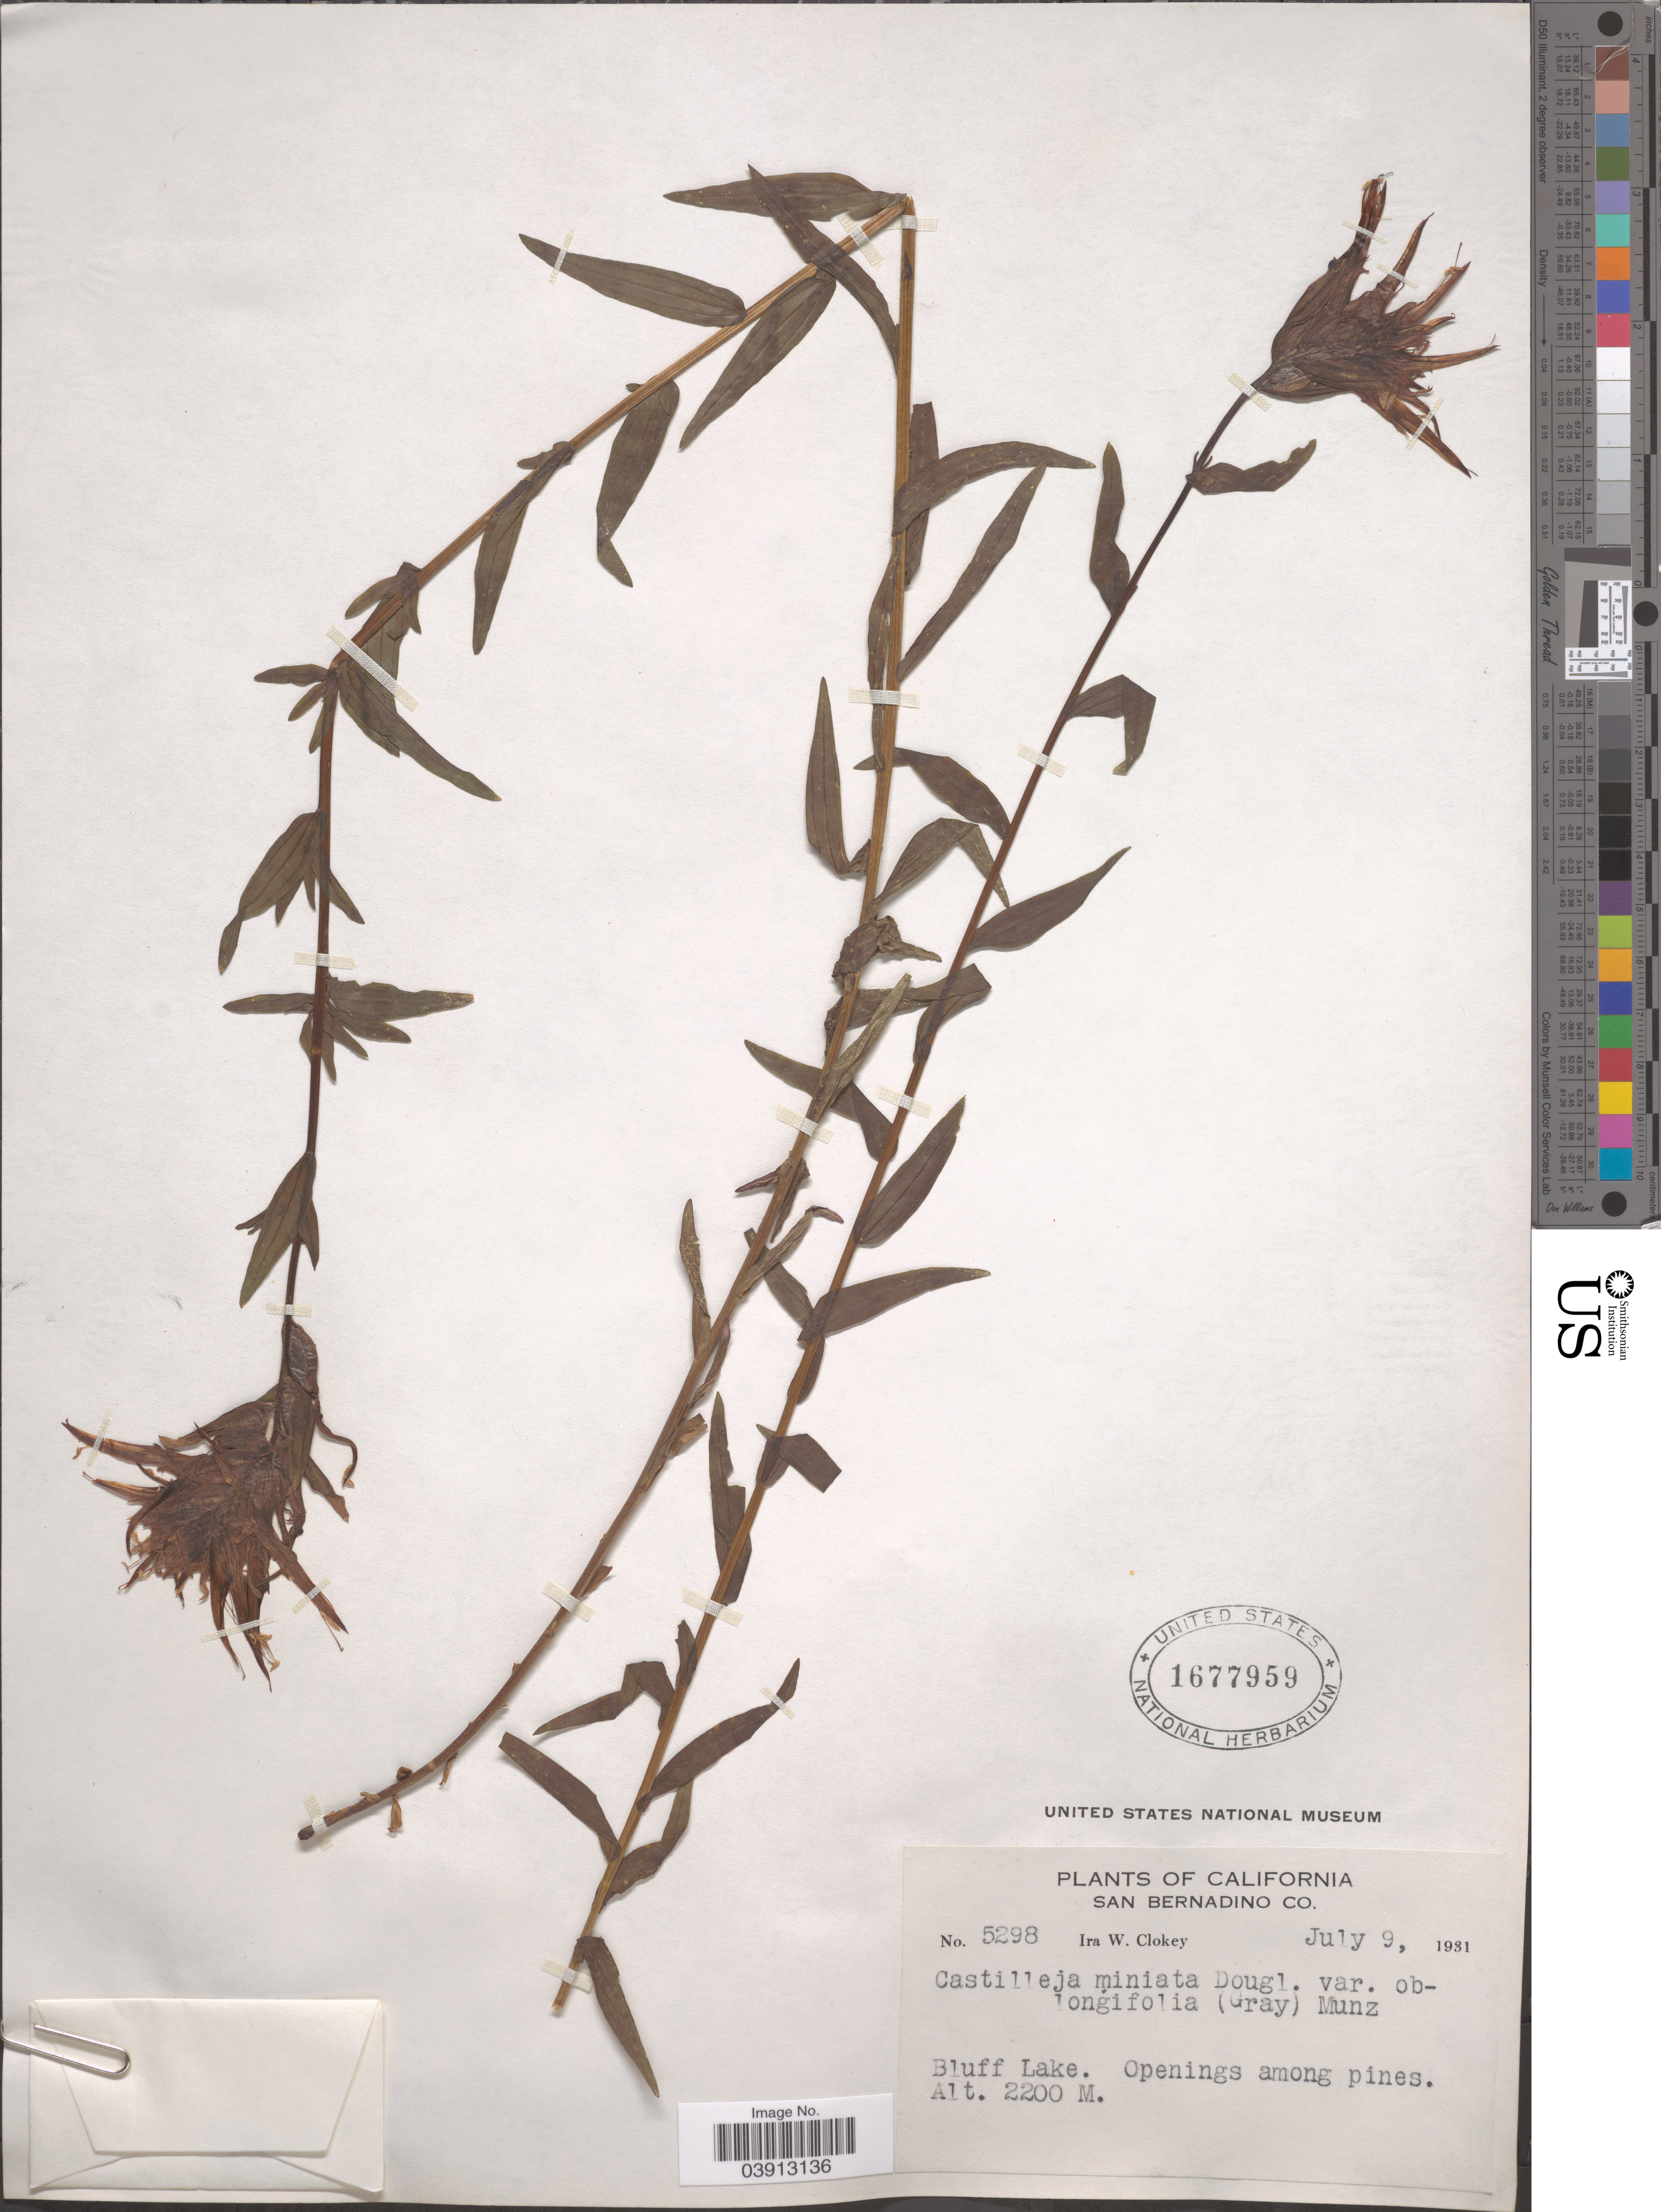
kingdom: Plantae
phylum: Tracheophyta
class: Magnoliopsida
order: Lamiales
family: Orobanchaceae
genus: Castilleja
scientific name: Castilleja miniata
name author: Douglas ex Hook.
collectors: I. W. Clokey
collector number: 5298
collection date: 1931-07-09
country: United States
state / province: California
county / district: San Bernardino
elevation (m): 2200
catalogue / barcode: US 1677959